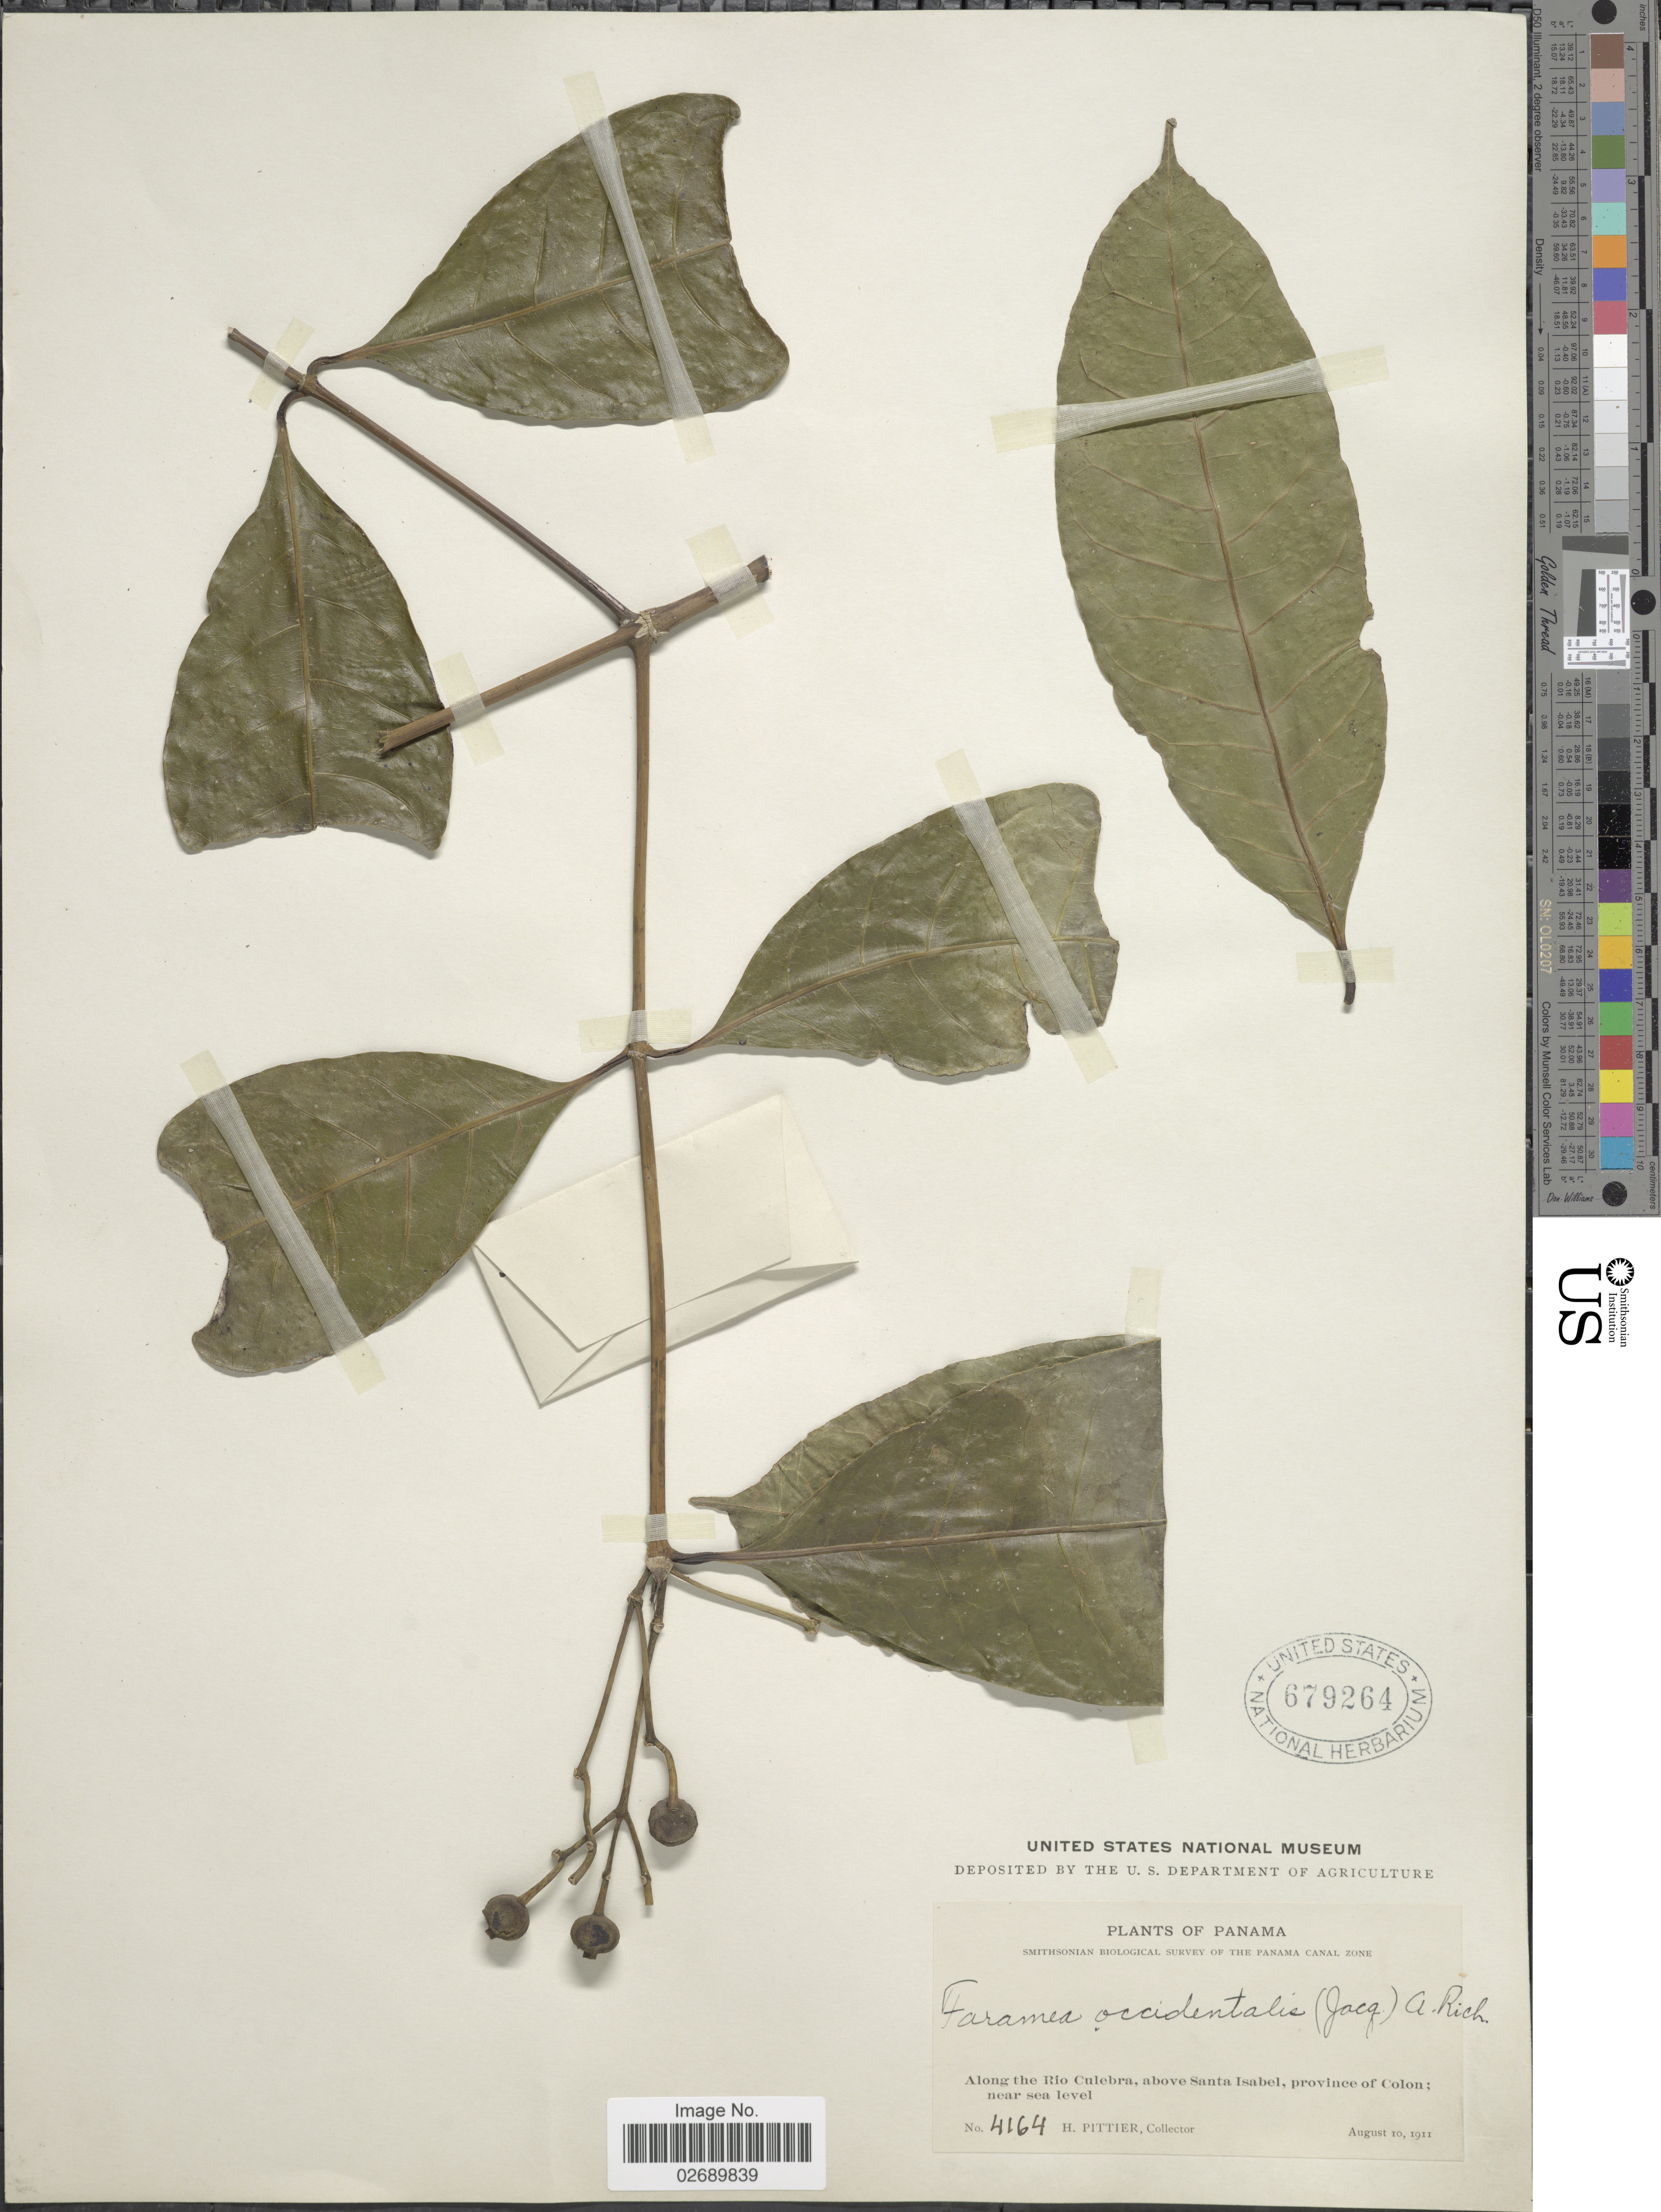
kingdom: Plantae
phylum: Tracheophyta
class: Magnoliopsida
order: Gentianales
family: Rubiaceae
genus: Faramea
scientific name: Faramea occidentalis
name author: (L.) A. Rich.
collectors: H. F. Pittier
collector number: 4164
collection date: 1911-08-10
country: Panama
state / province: Colón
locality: Along the Rio Culebra, above Santa Isabel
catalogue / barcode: US 679264